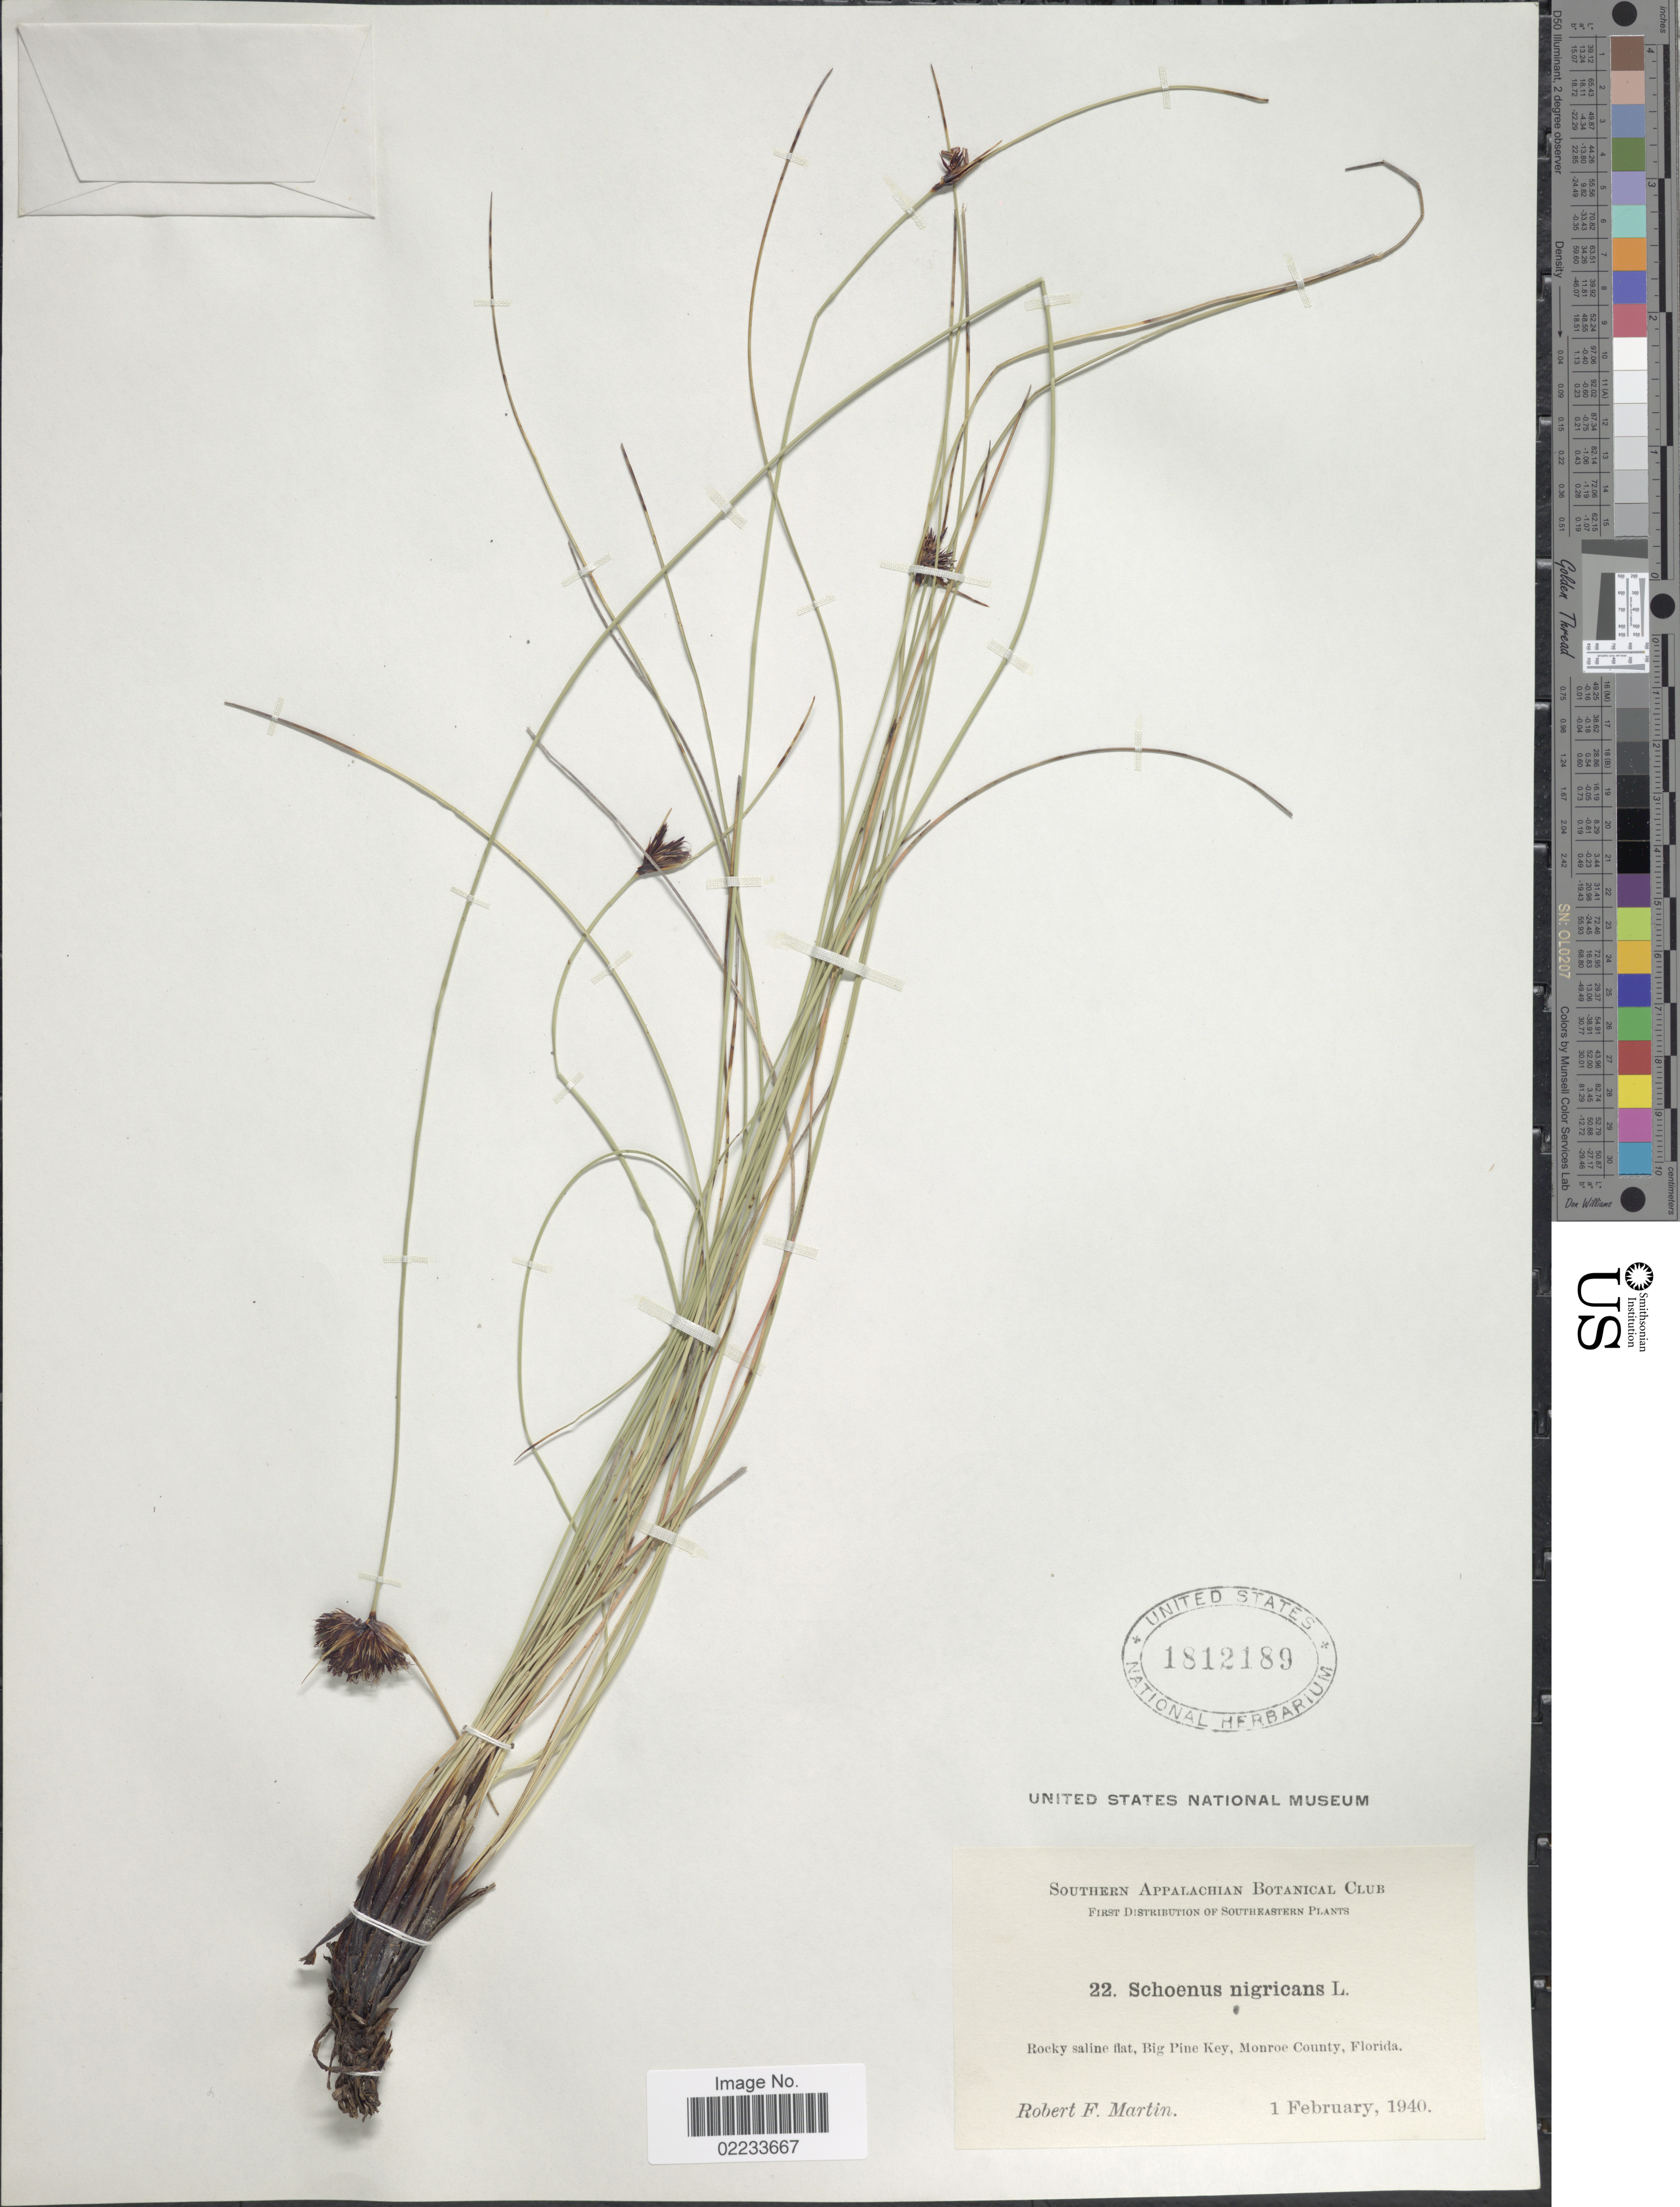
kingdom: Plantae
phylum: Tracheophyta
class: Liliopsida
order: Poales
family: Cyperaceae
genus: Schoenus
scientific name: Schoenus nigricans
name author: L.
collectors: R. F. Martin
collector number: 22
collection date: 1940-02-01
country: United States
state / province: Florida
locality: Rocky saline flat, Big Pine Key, Monroe County, Southern A [ [alachian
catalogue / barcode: US 1812189